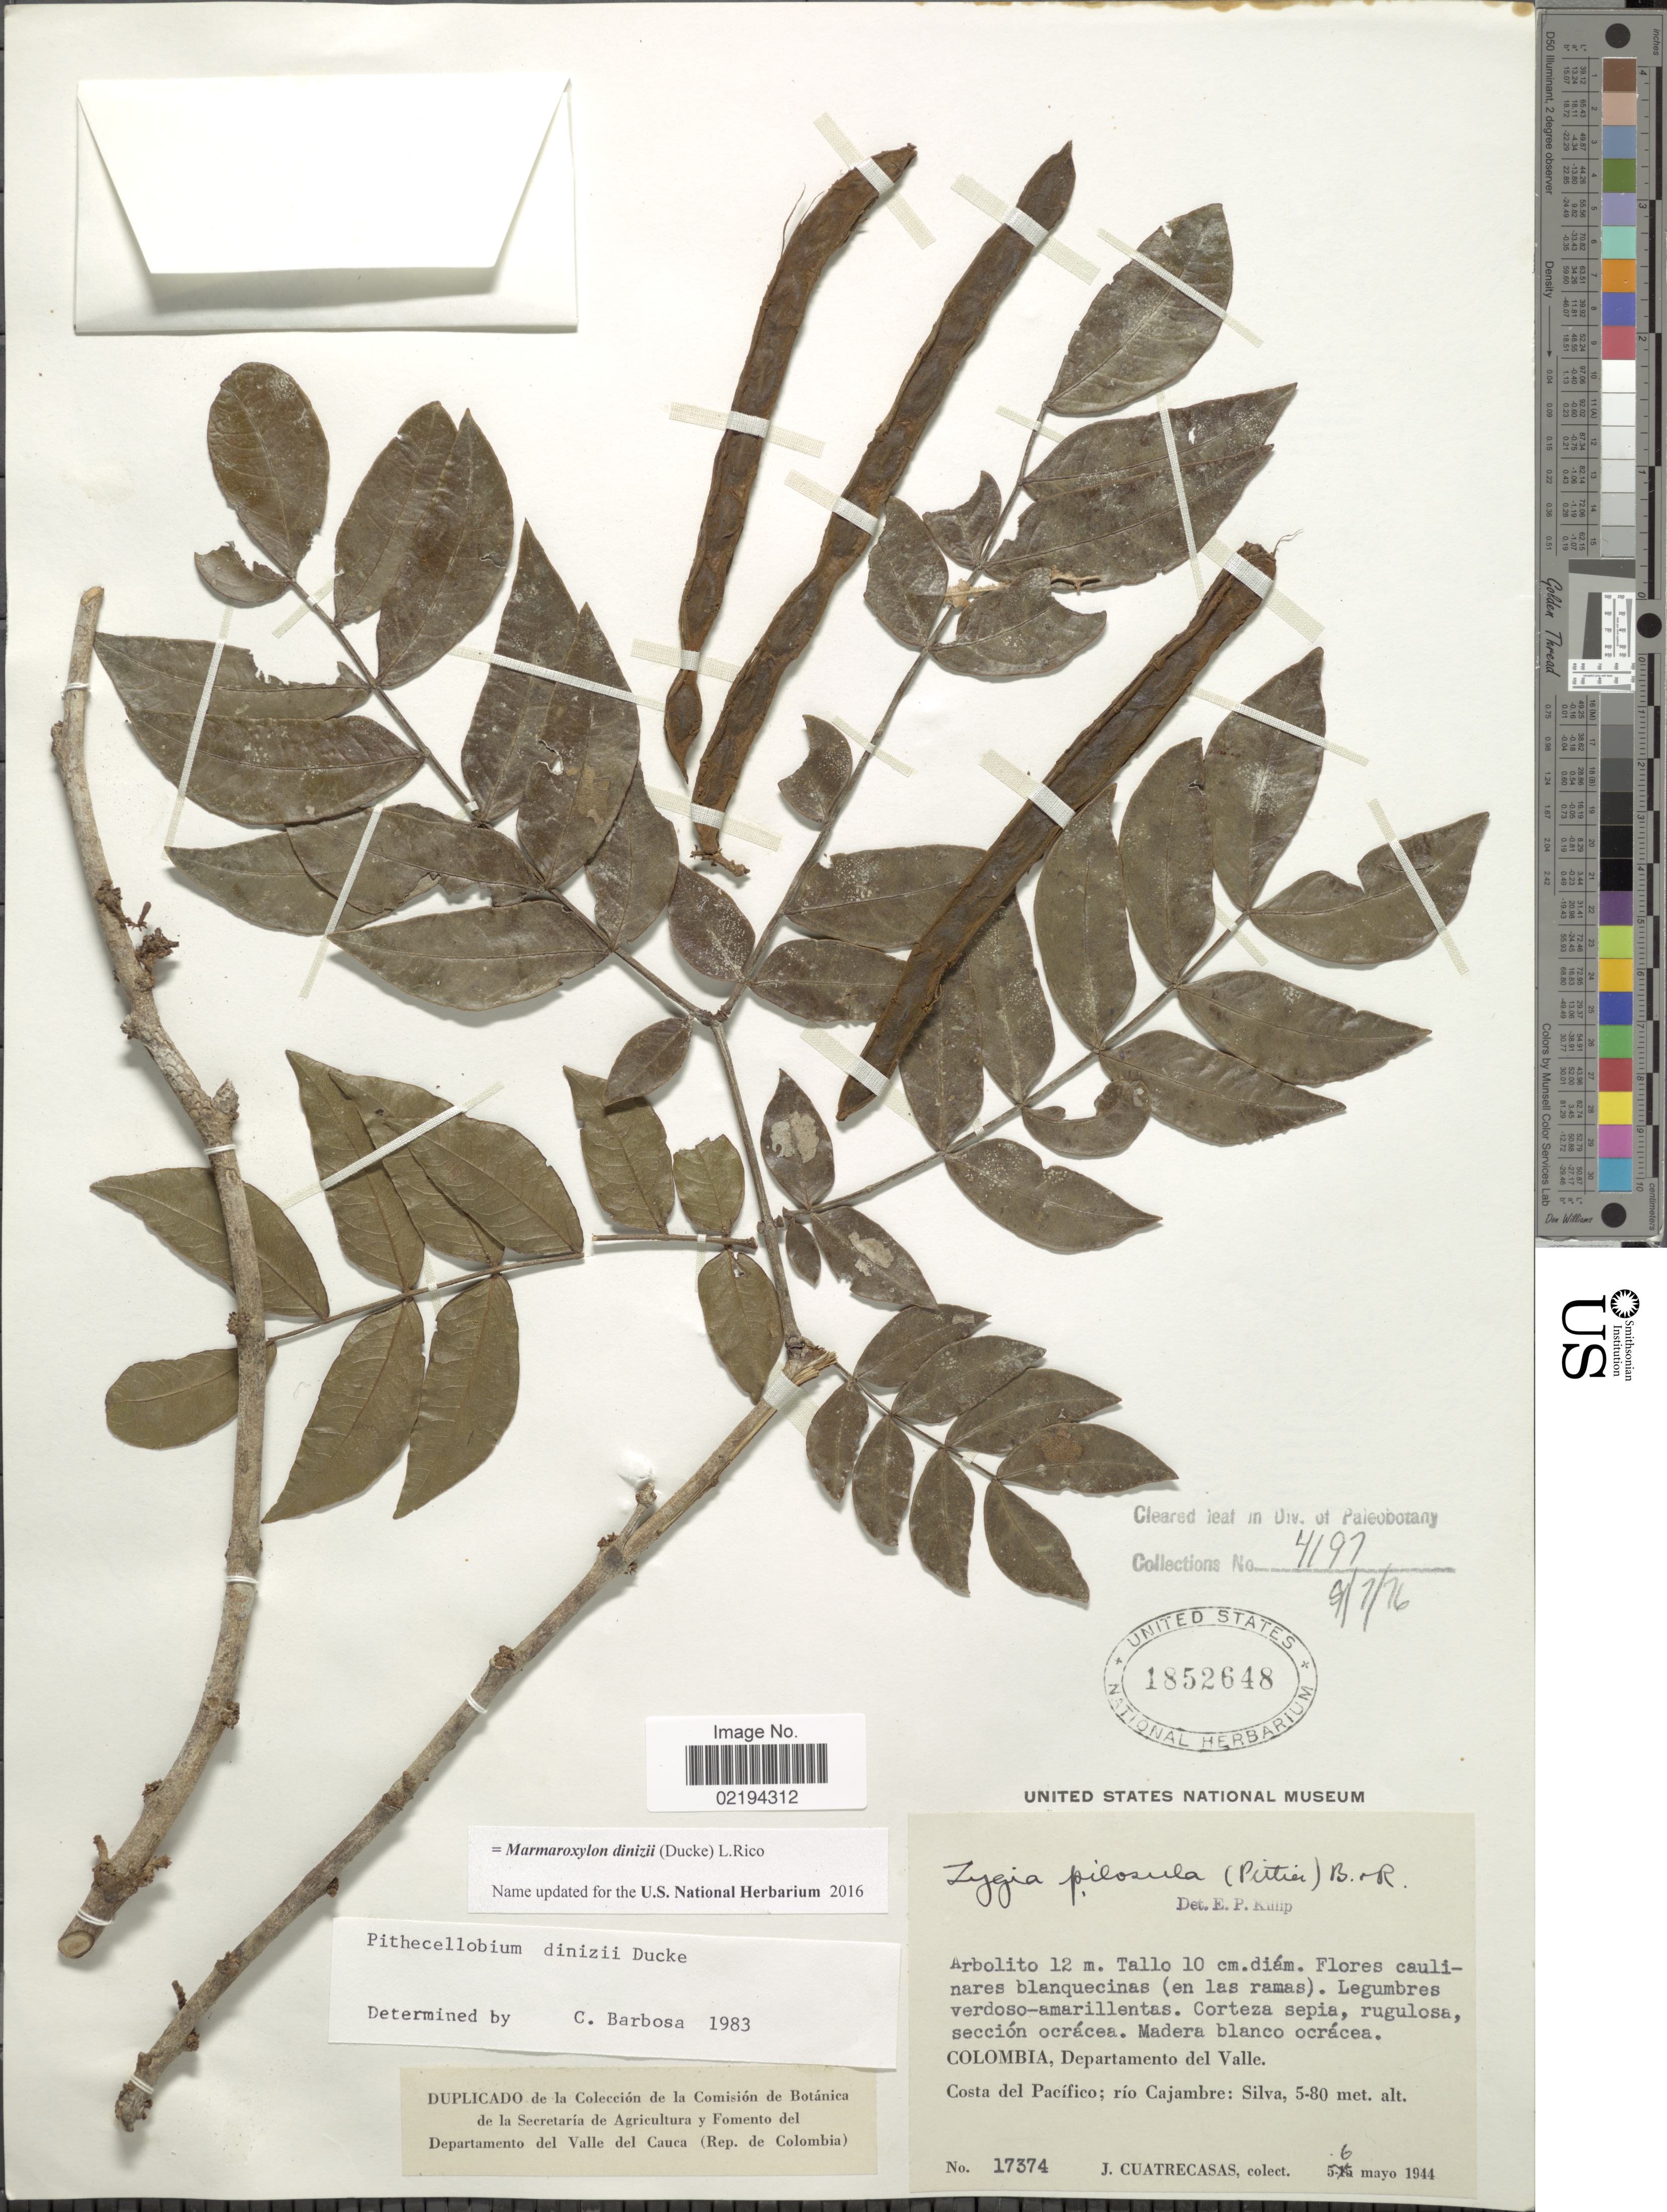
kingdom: Plantae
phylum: Tracheophyta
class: Magnoliopsida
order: Fabales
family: Fabaceae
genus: Zygia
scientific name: Zygia dinizii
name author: (Ducke) D.A. Neill et al.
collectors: J. Cuatrecasas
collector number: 17374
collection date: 1944-05-06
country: Colombia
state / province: Valle del Cauca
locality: Costa del Pacifico; rio Cajambre: Silva.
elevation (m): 5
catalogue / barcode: US 1852648